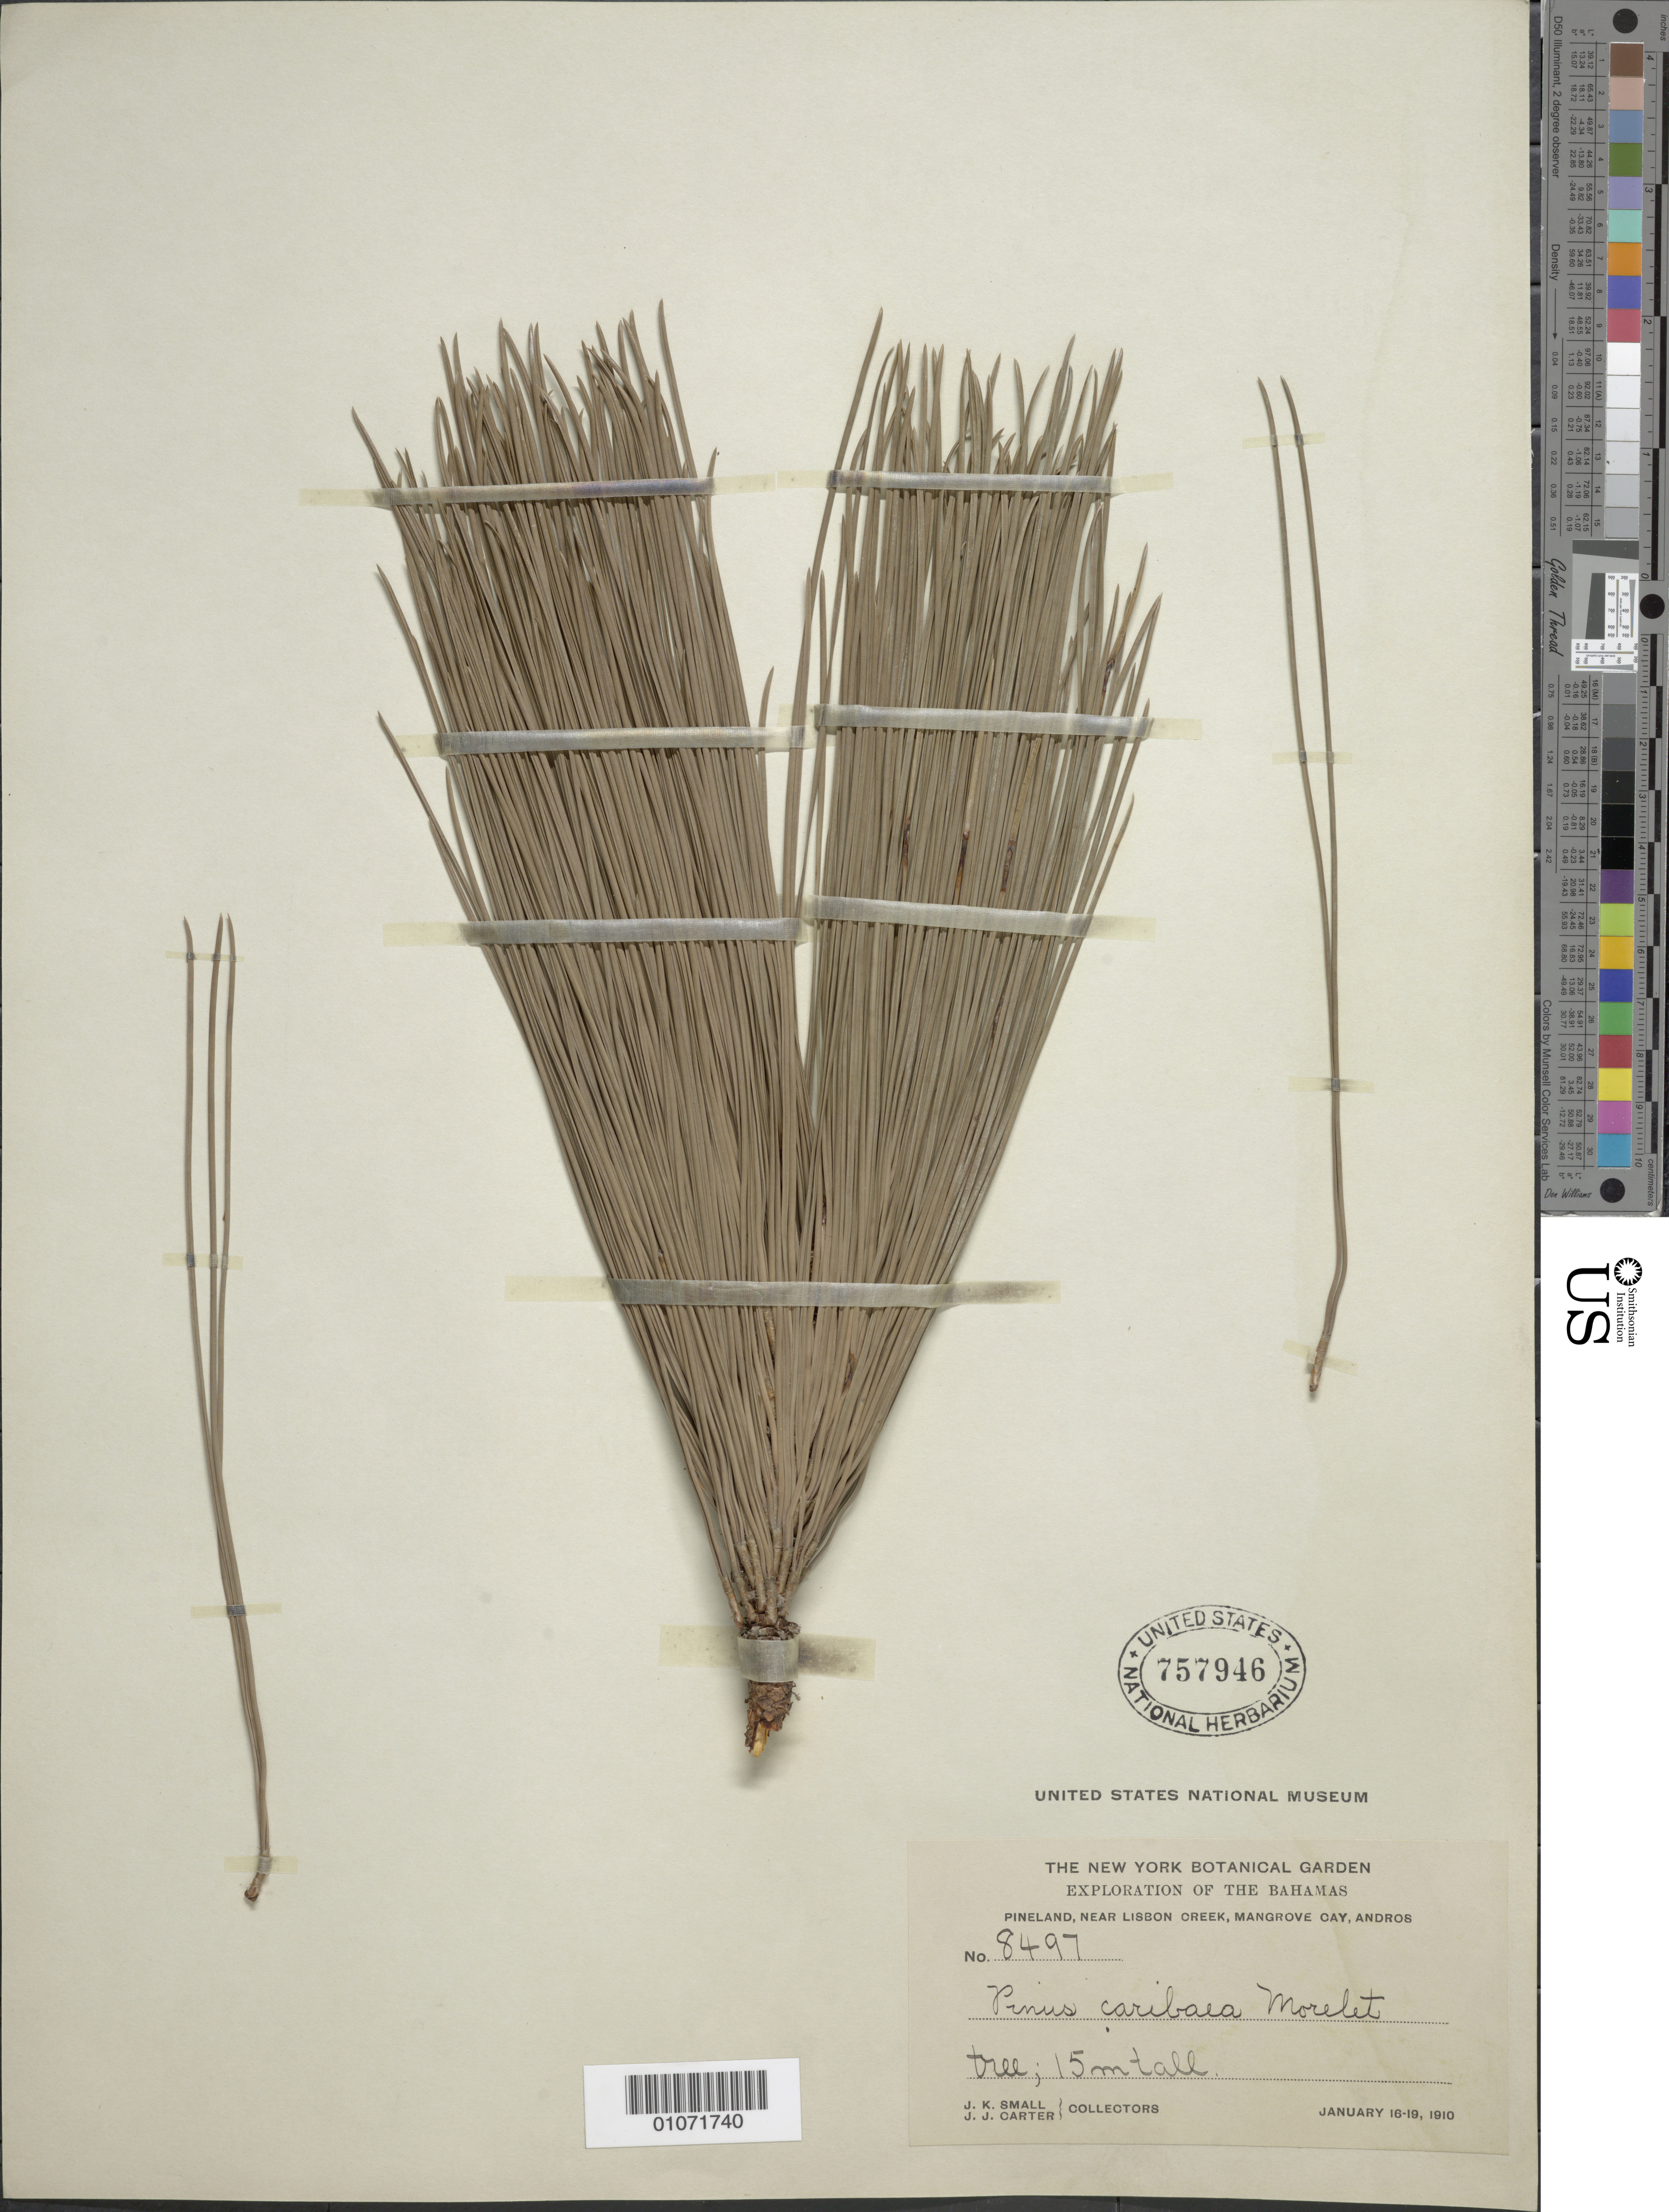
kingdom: Plantae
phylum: Tracheophyta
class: Pinopsida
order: Pinales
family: Pinaceae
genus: Pinus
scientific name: Pinus caribaea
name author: Morelet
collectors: J. K. Small & J. J. Carter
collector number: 8497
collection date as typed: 16 Jan 1910 to 19 Jan 1910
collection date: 1910-01-16/1910-01-19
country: Bahamas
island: Andros I.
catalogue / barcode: US 757946